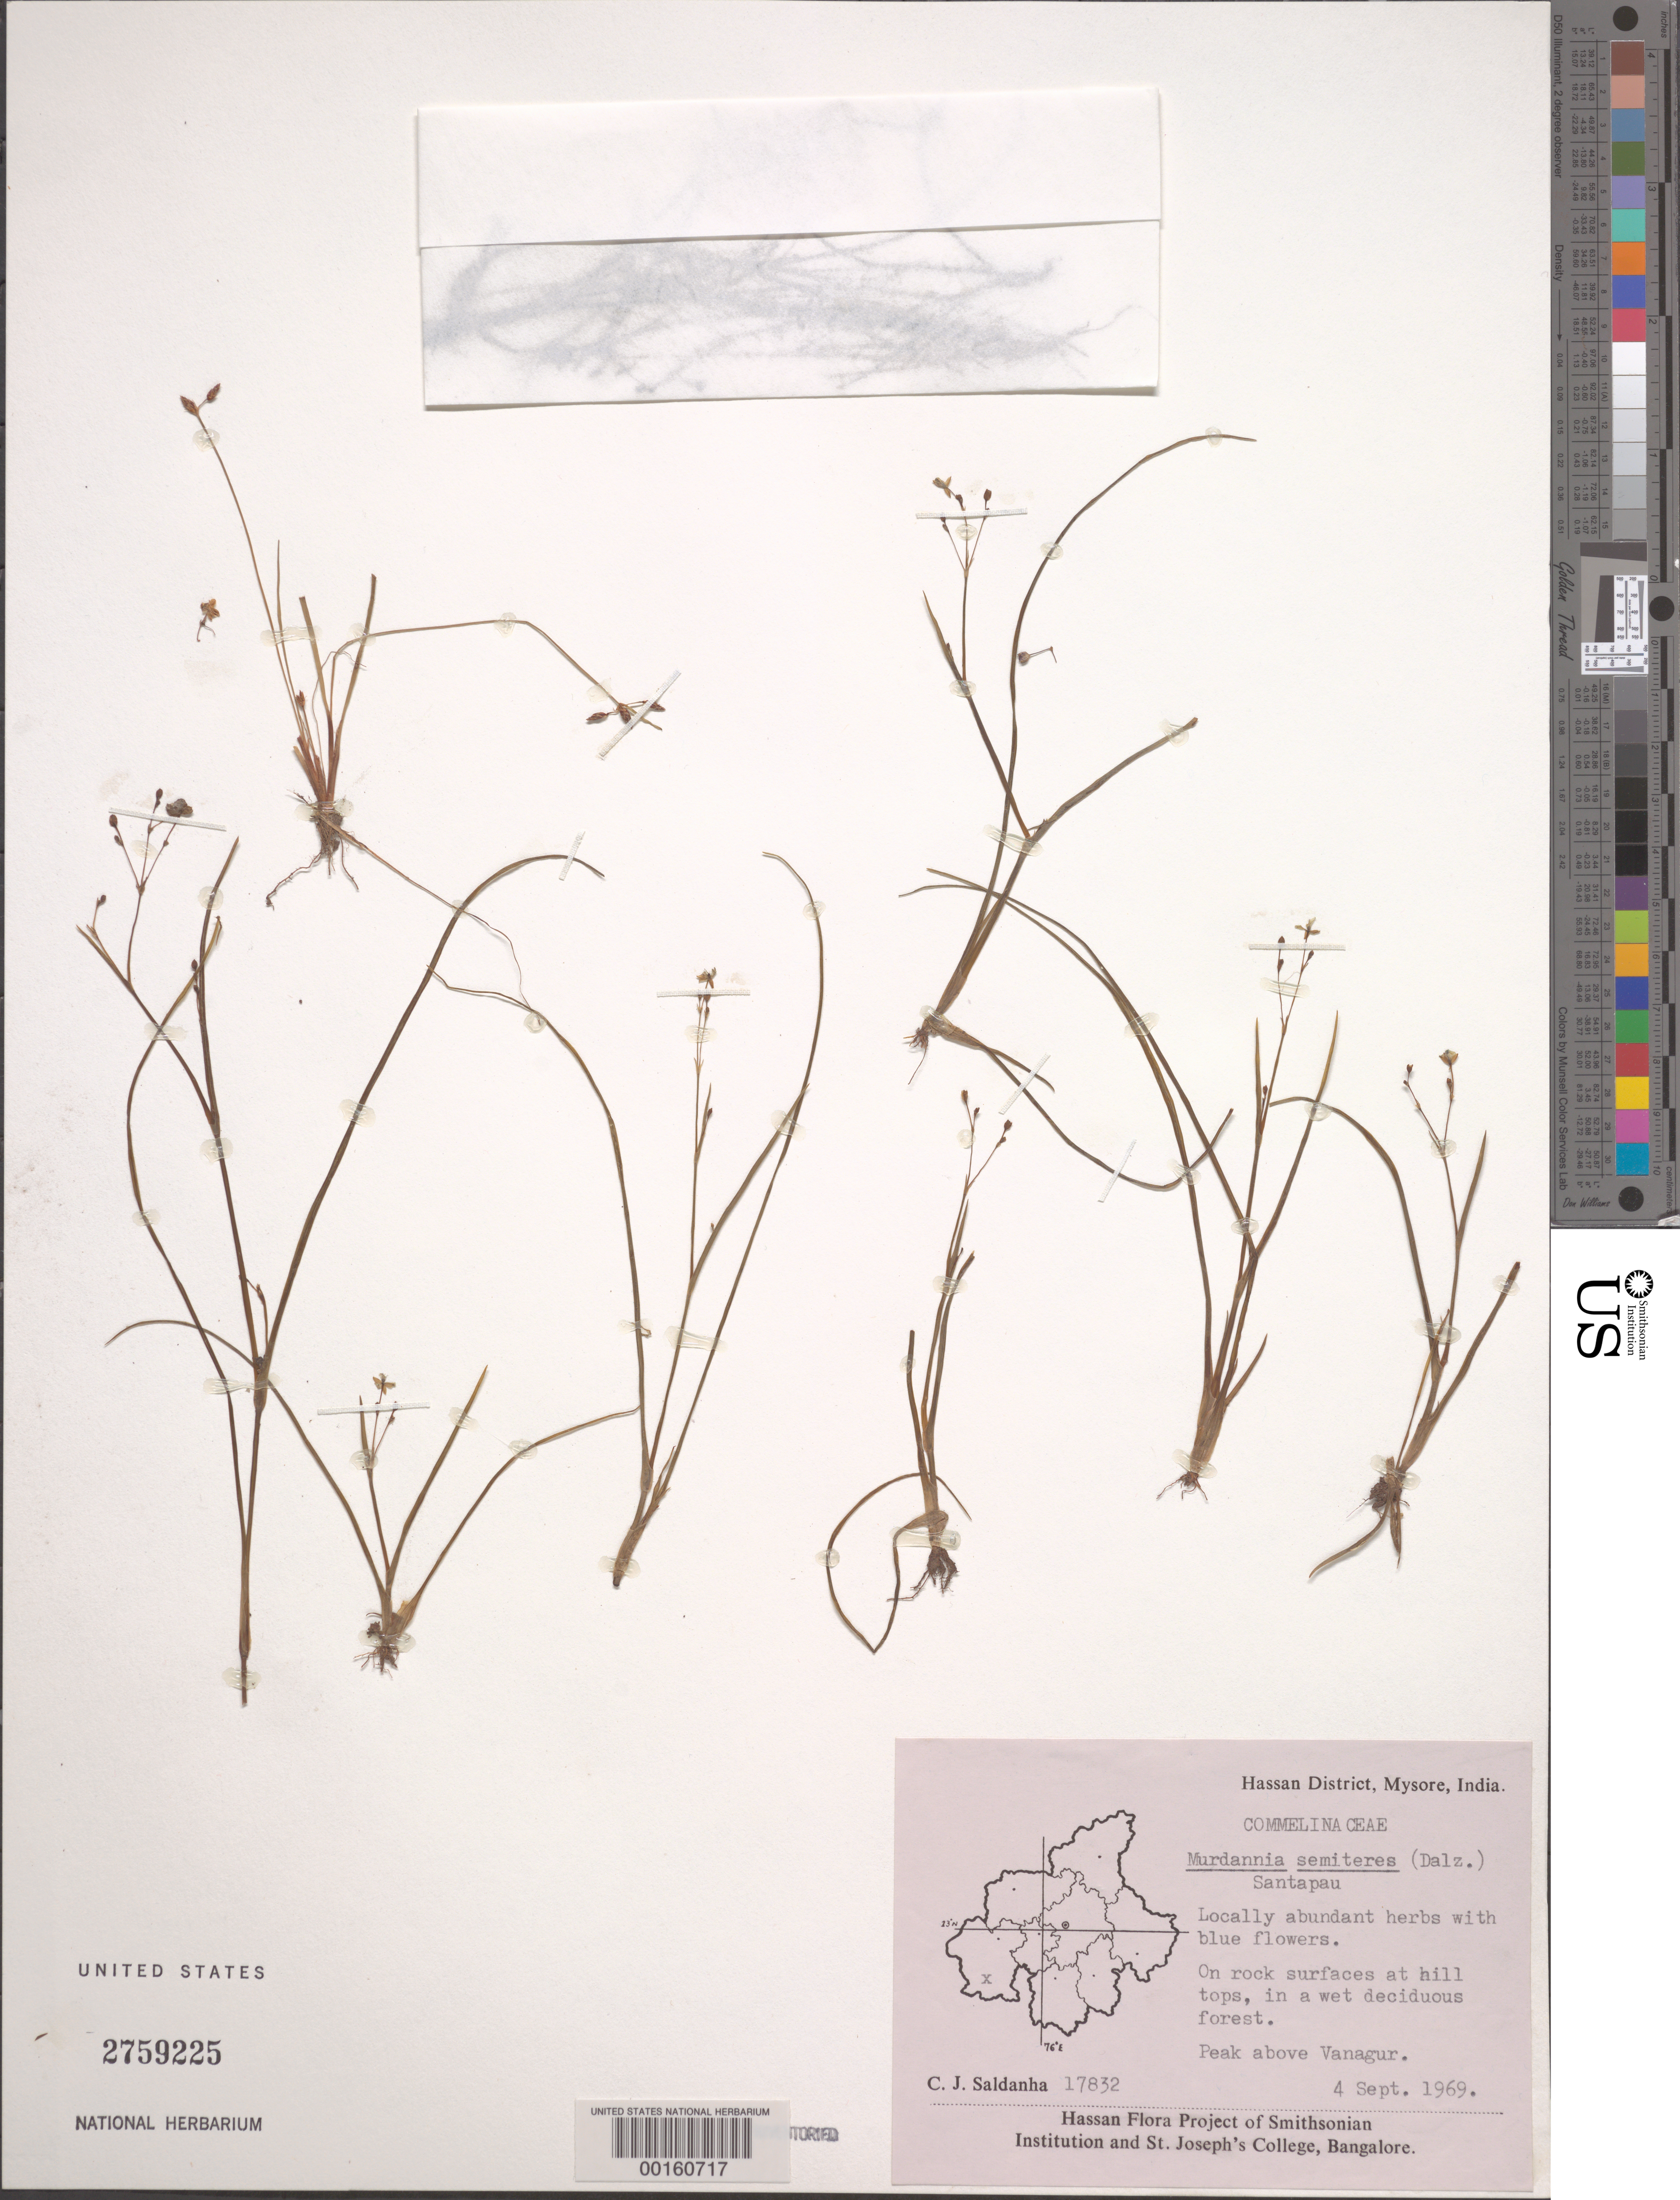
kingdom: Plantae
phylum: Tracheophyta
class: Liliopsida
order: Commelinales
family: Commelinaceae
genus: Murdannia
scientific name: Murdannia semiteres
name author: (Dalzell) Santapau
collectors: C. J. Saldanha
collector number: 17832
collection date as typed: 04 Sep 1969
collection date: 1969-09-04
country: India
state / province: Karnataka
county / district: Hassan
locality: Vanagur, mysore state [mysore state = karnataka.]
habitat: Wet deciduous forest, open rock surface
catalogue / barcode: US 2759225